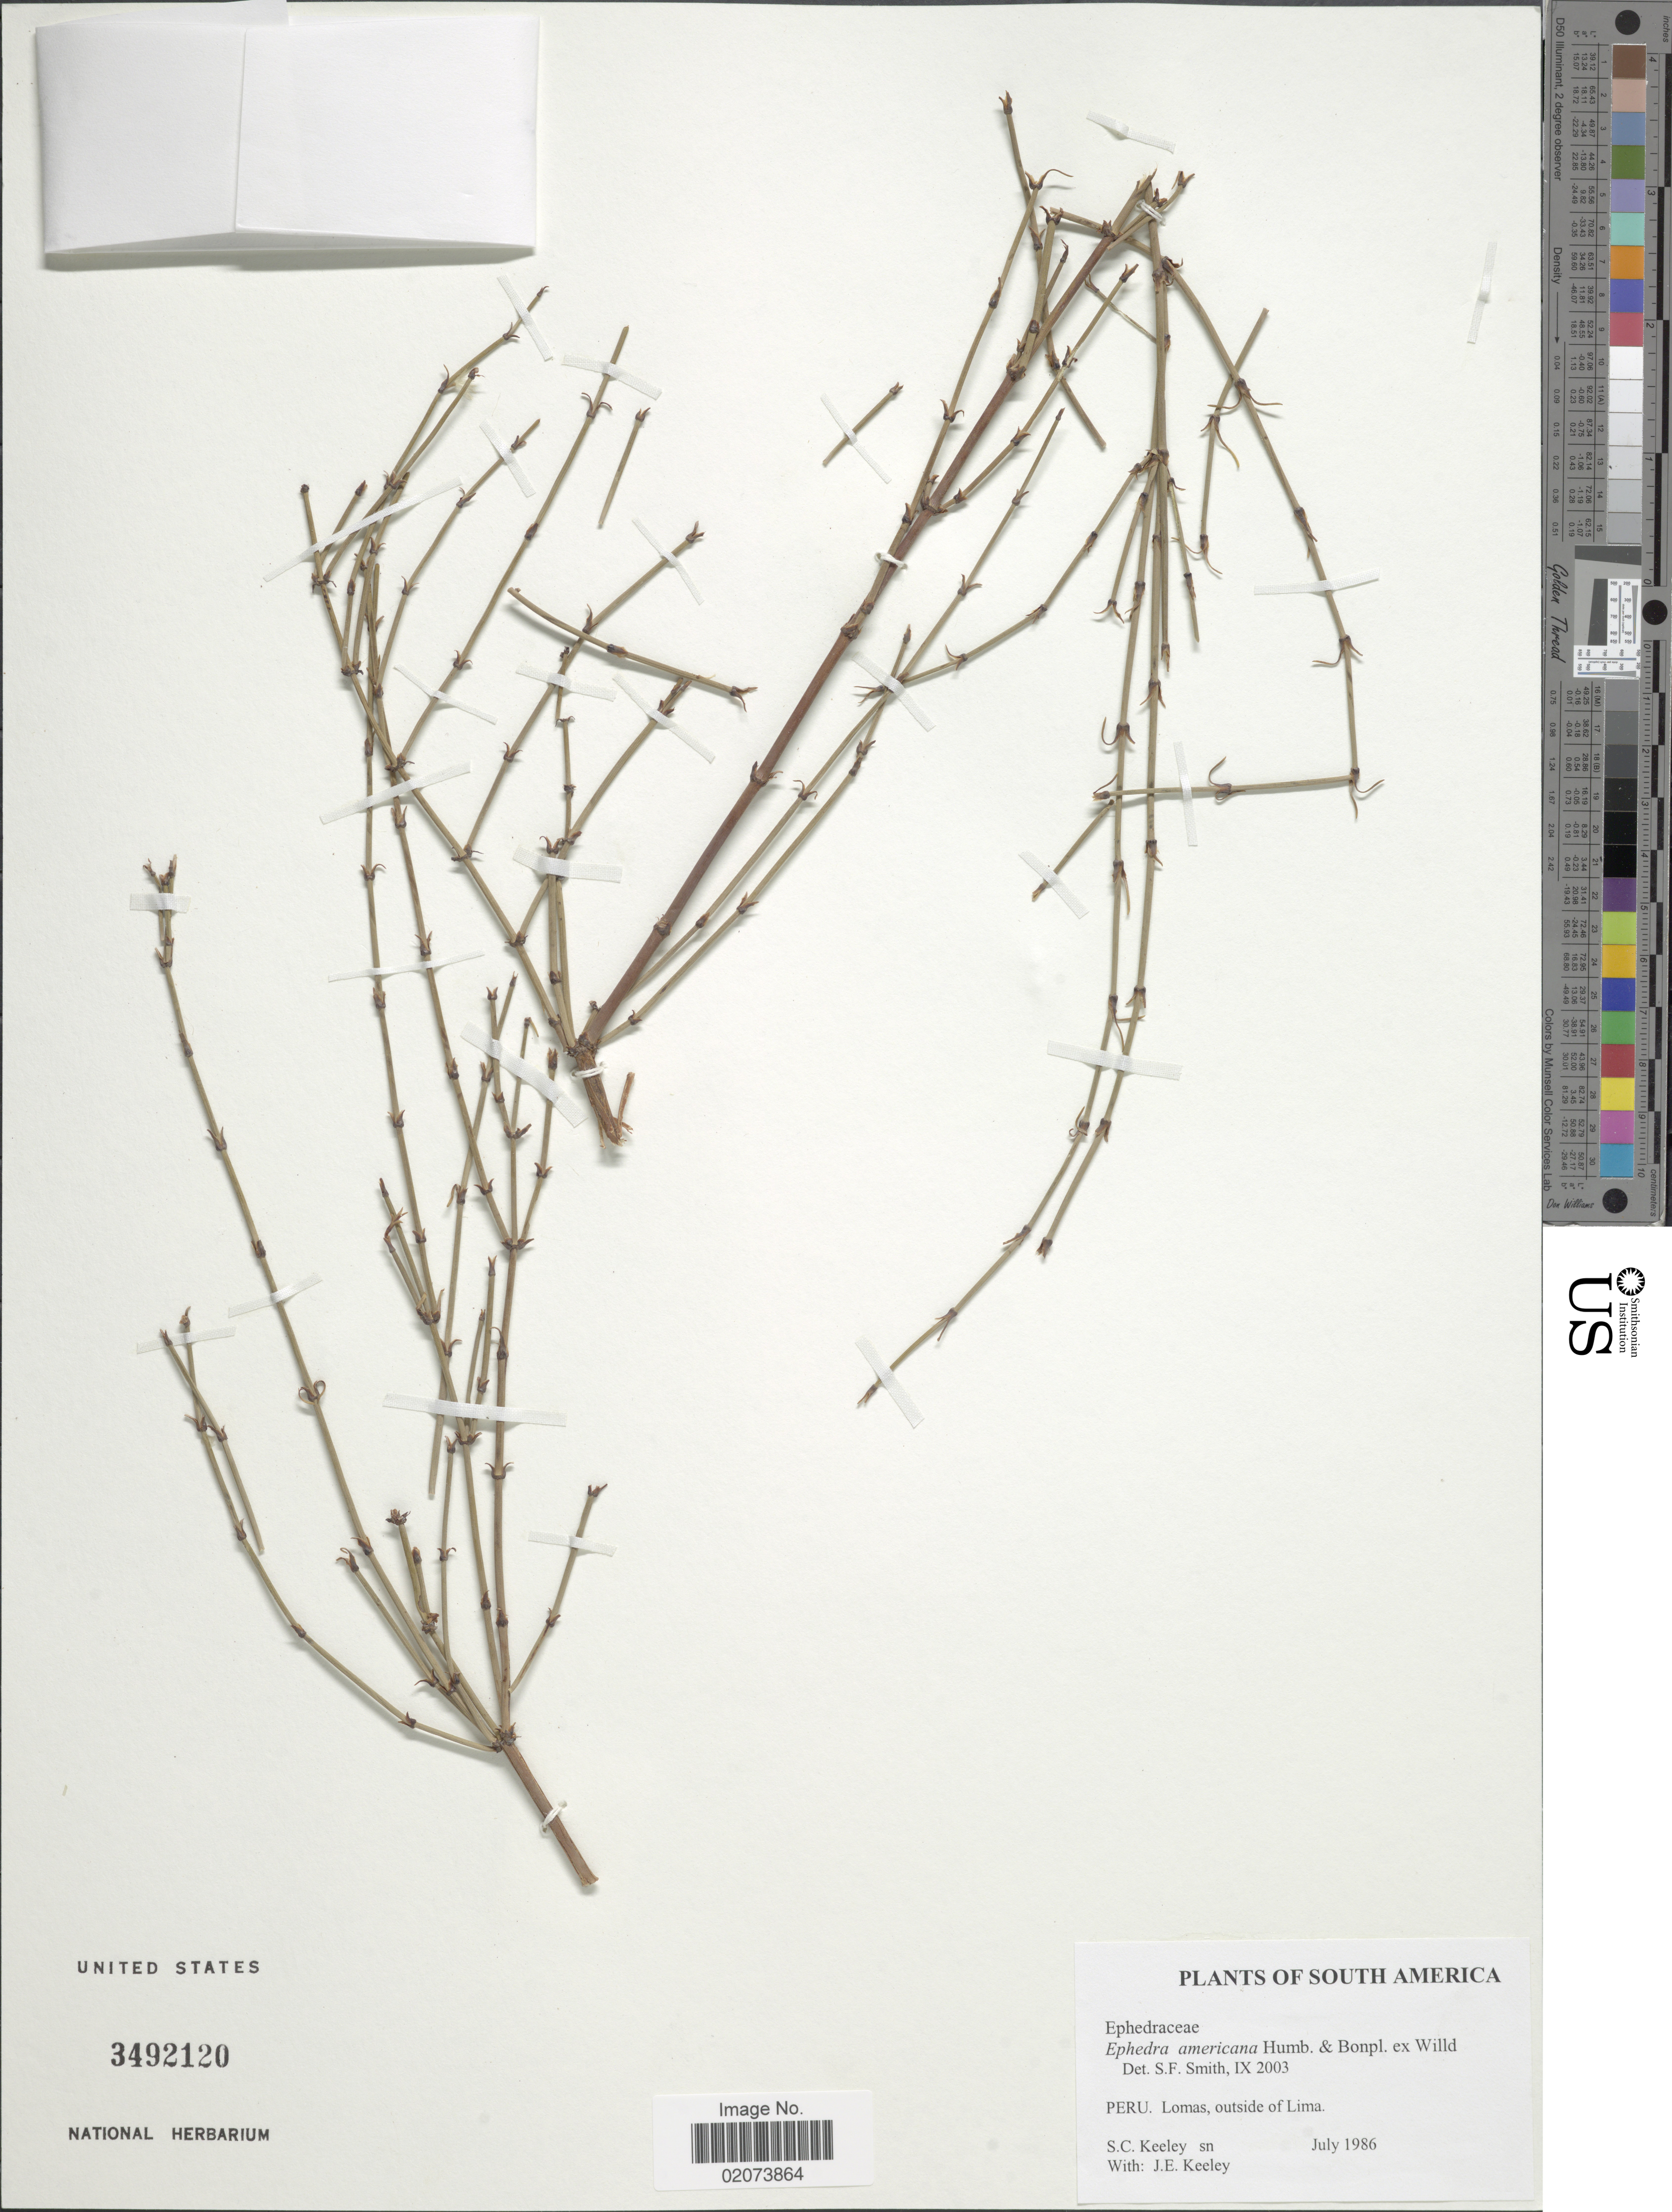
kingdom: Plantae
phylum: Tracheophyta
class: Gnetopsida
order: Ephedrales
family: Ephedraceae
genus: Ephedra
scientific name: Ephedra americana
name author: Humb. & Bonpl. ex Willd.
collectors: S. C. Keeley & J. E. Keeley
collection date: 1986-07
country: Peru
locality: Peru, Lomas, outside of Lima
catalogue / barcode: US 3492120